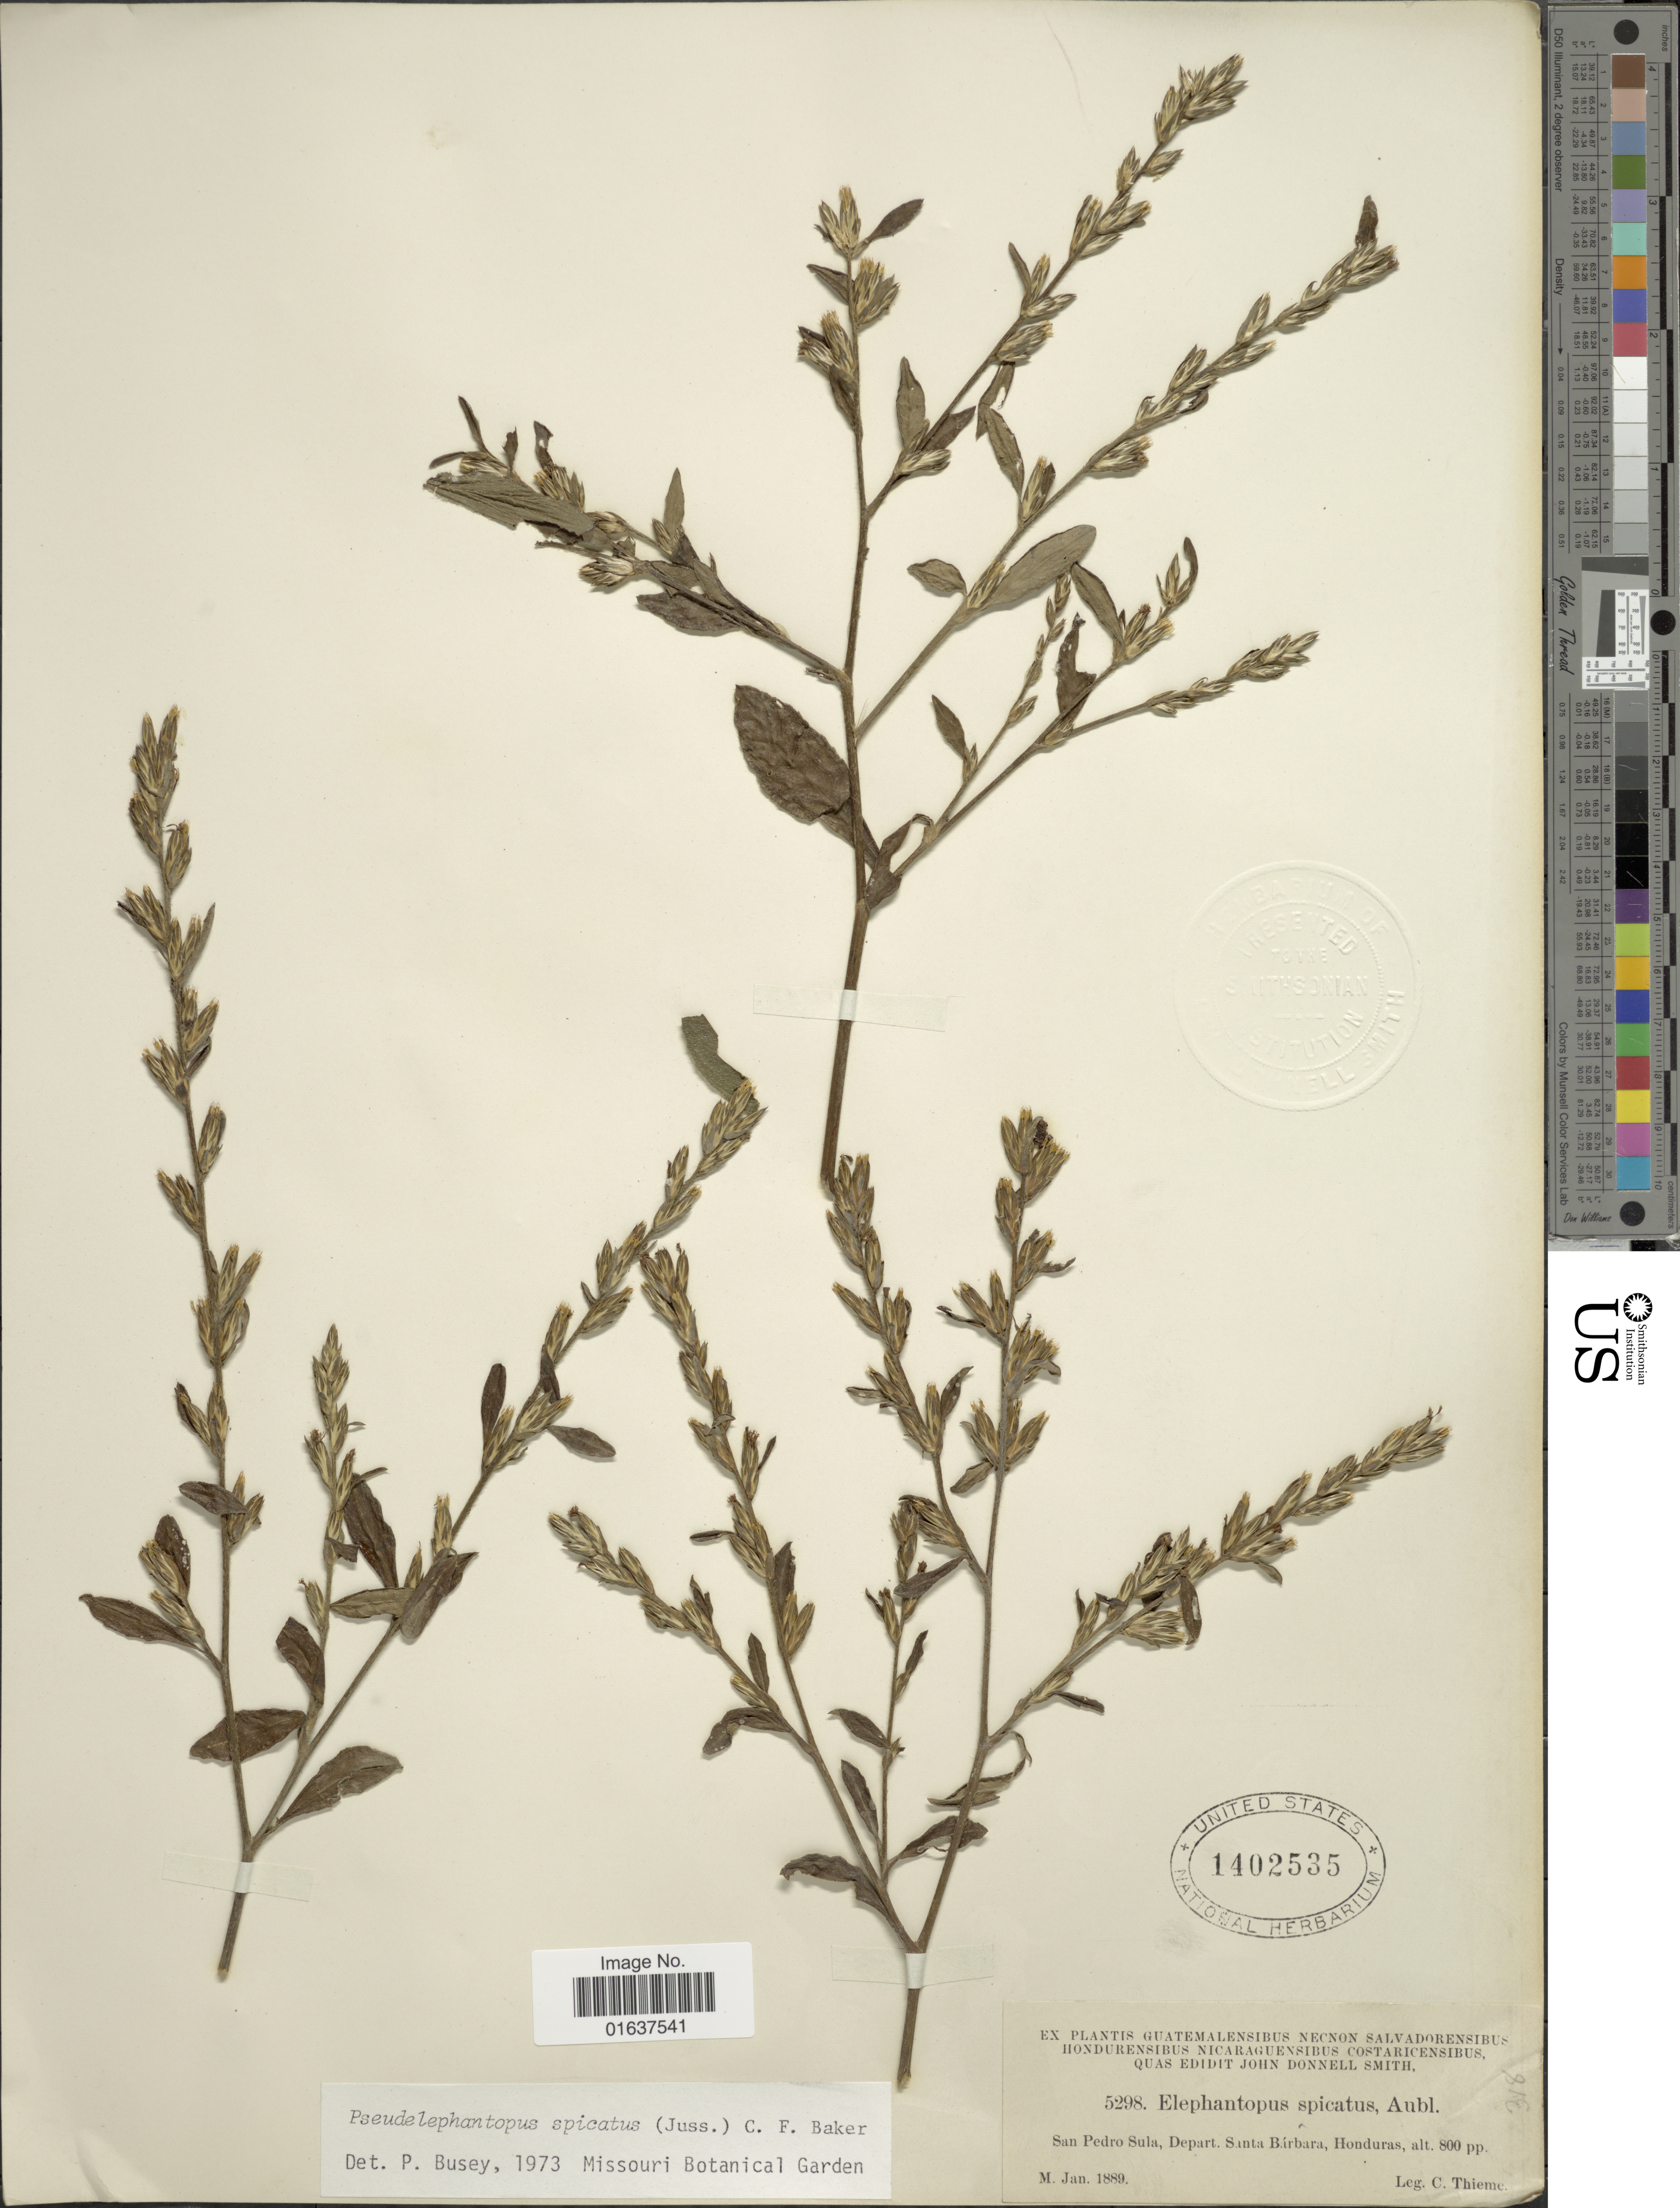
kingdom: Plantae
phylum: Tracheophyta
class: Magnoliopsida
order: Asterales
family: Asteraceae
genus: Pseudelephantopus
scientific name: Pseudelephantopus spicatus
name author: (Juss. ex Aubl.) C.F. Baker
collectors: C. Thieme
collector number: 5298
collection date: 1889-01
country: Honduras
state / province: Santa Bárbara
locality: San Pedro Sula, Depart. Santa Barbara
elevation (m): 244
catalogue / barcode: US 1402535